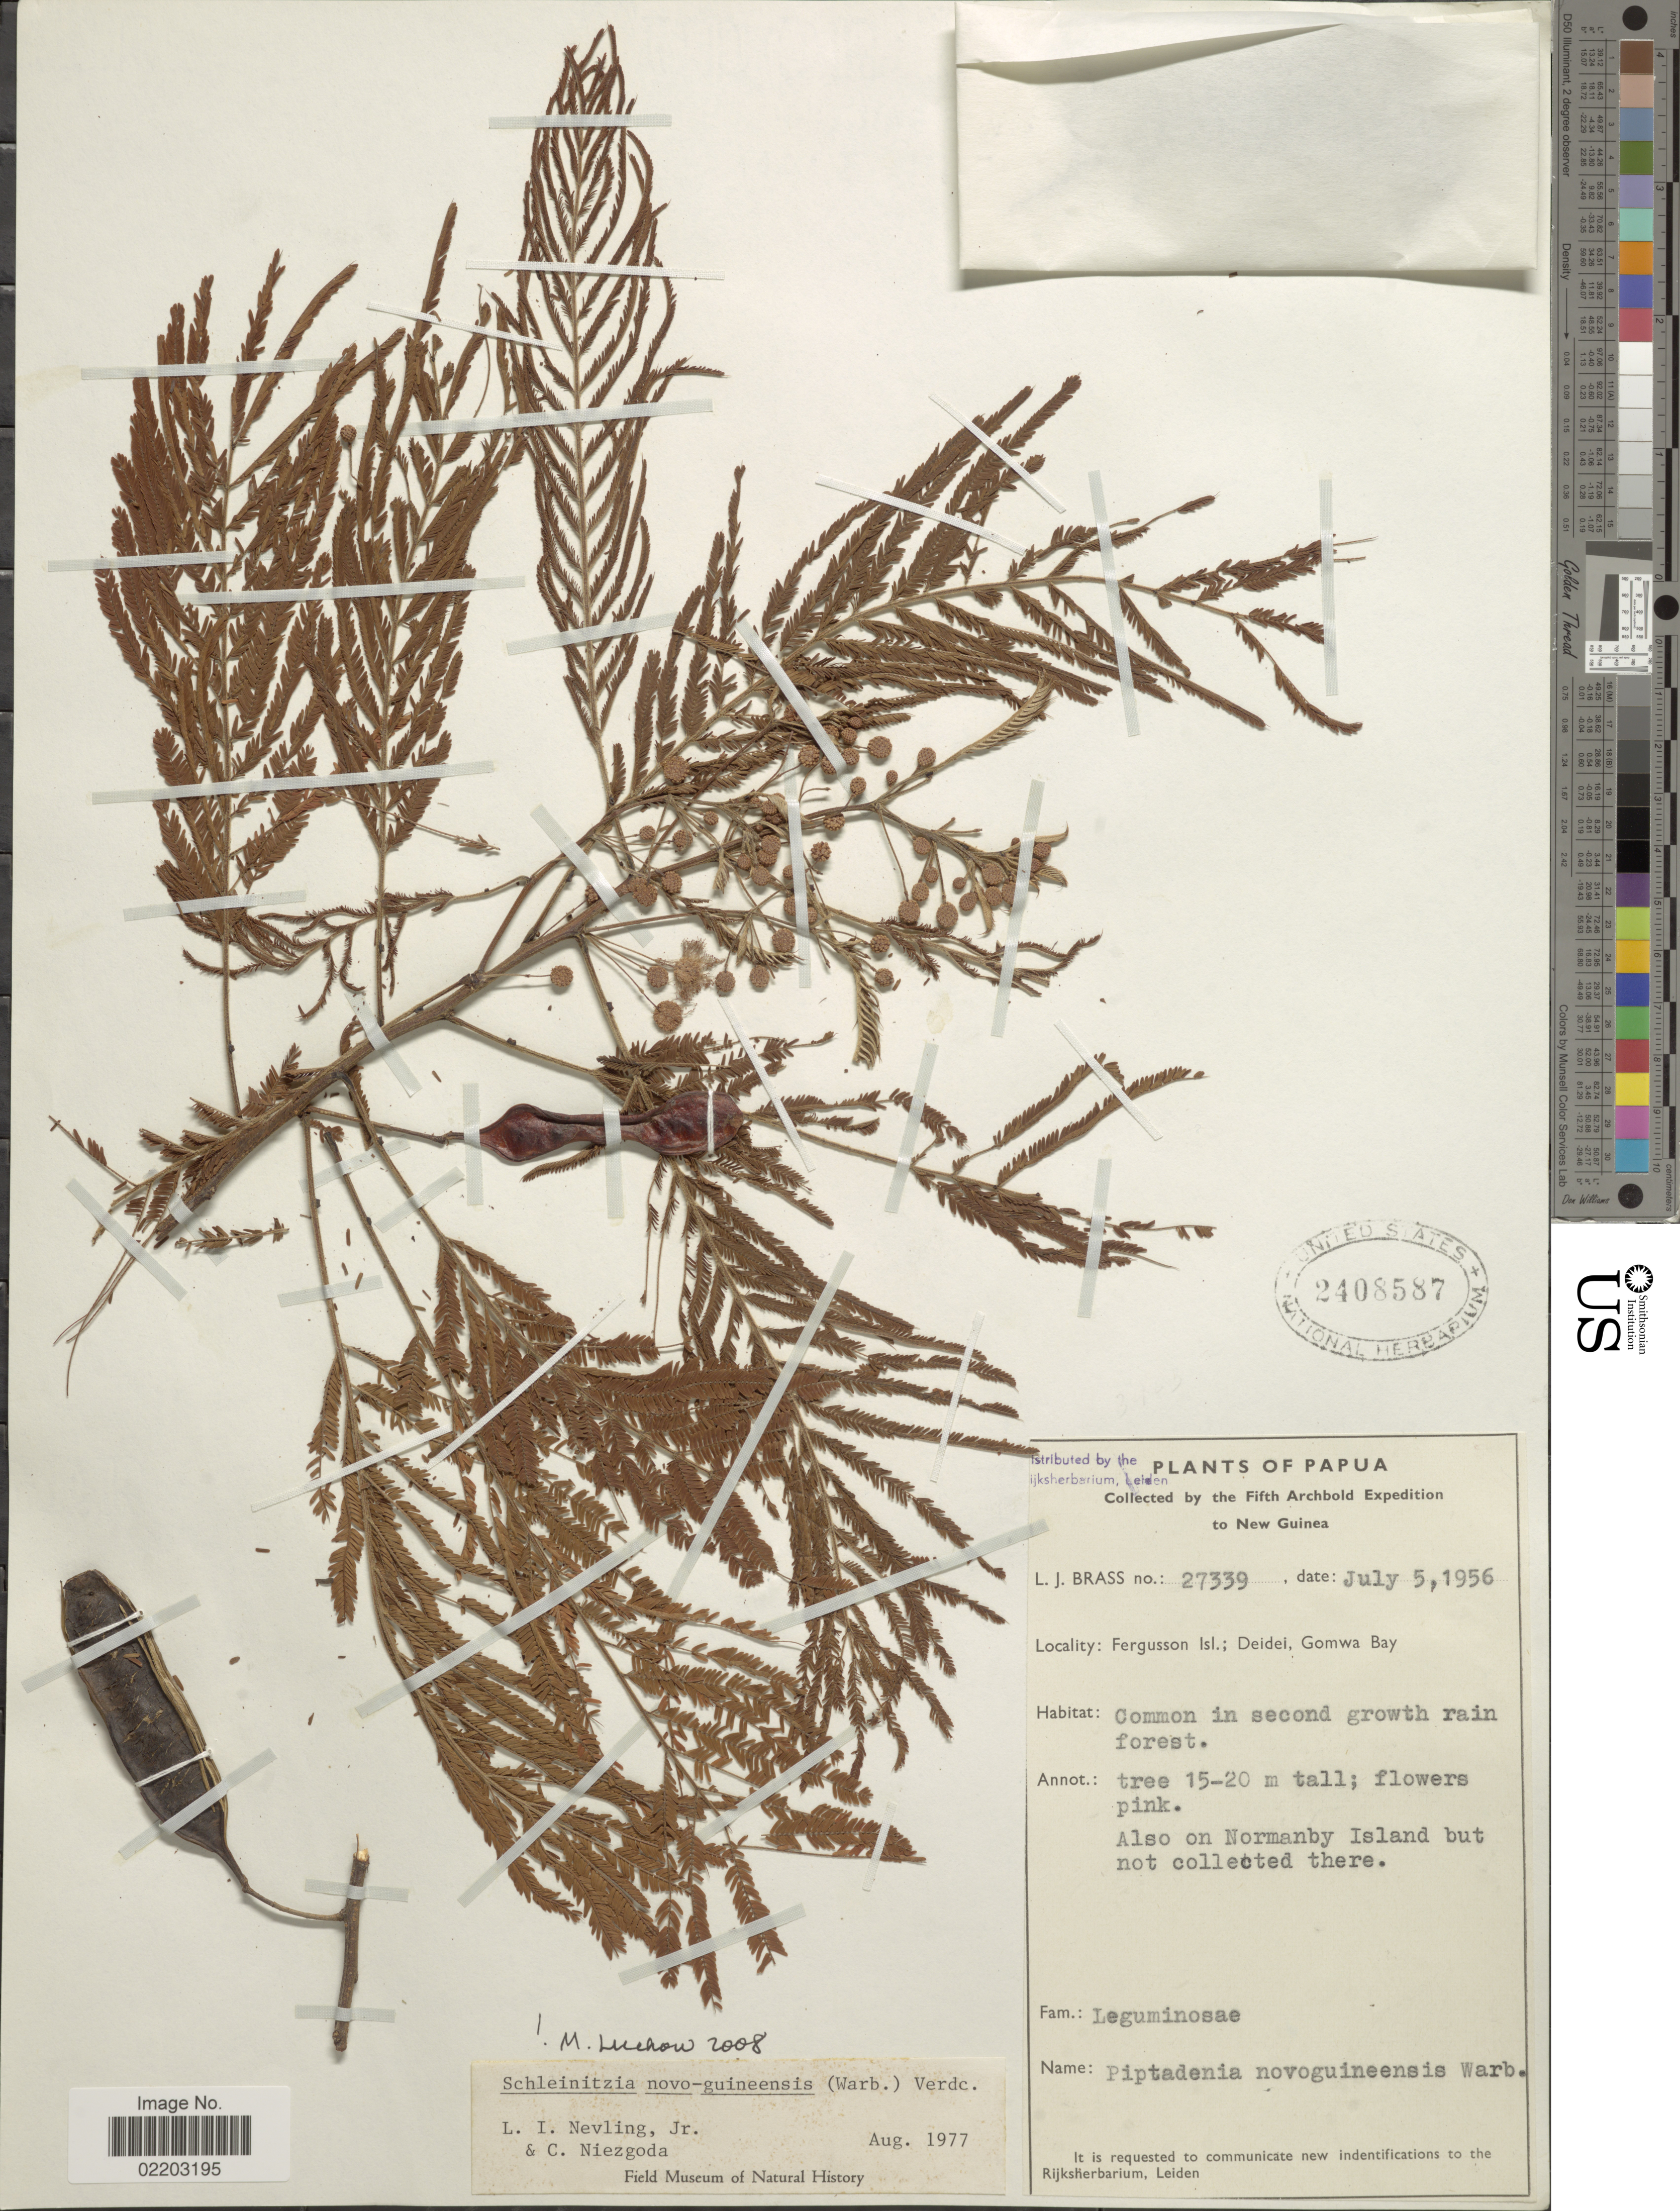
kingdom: Plantae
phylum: Tracheophyta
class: Magnoliopsida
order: Fabales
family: Fabaceae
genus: Schleinitzia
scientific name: Schleinitzia novoguineensis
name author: (Warb.) Verdc.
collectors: L. J. Brass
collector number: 27339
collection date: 1956-07-05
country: Papua New Guinea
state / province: Milne Bay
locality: Fergusson Isl; Deidei, Gomwa Bay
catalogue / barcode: US 2408587